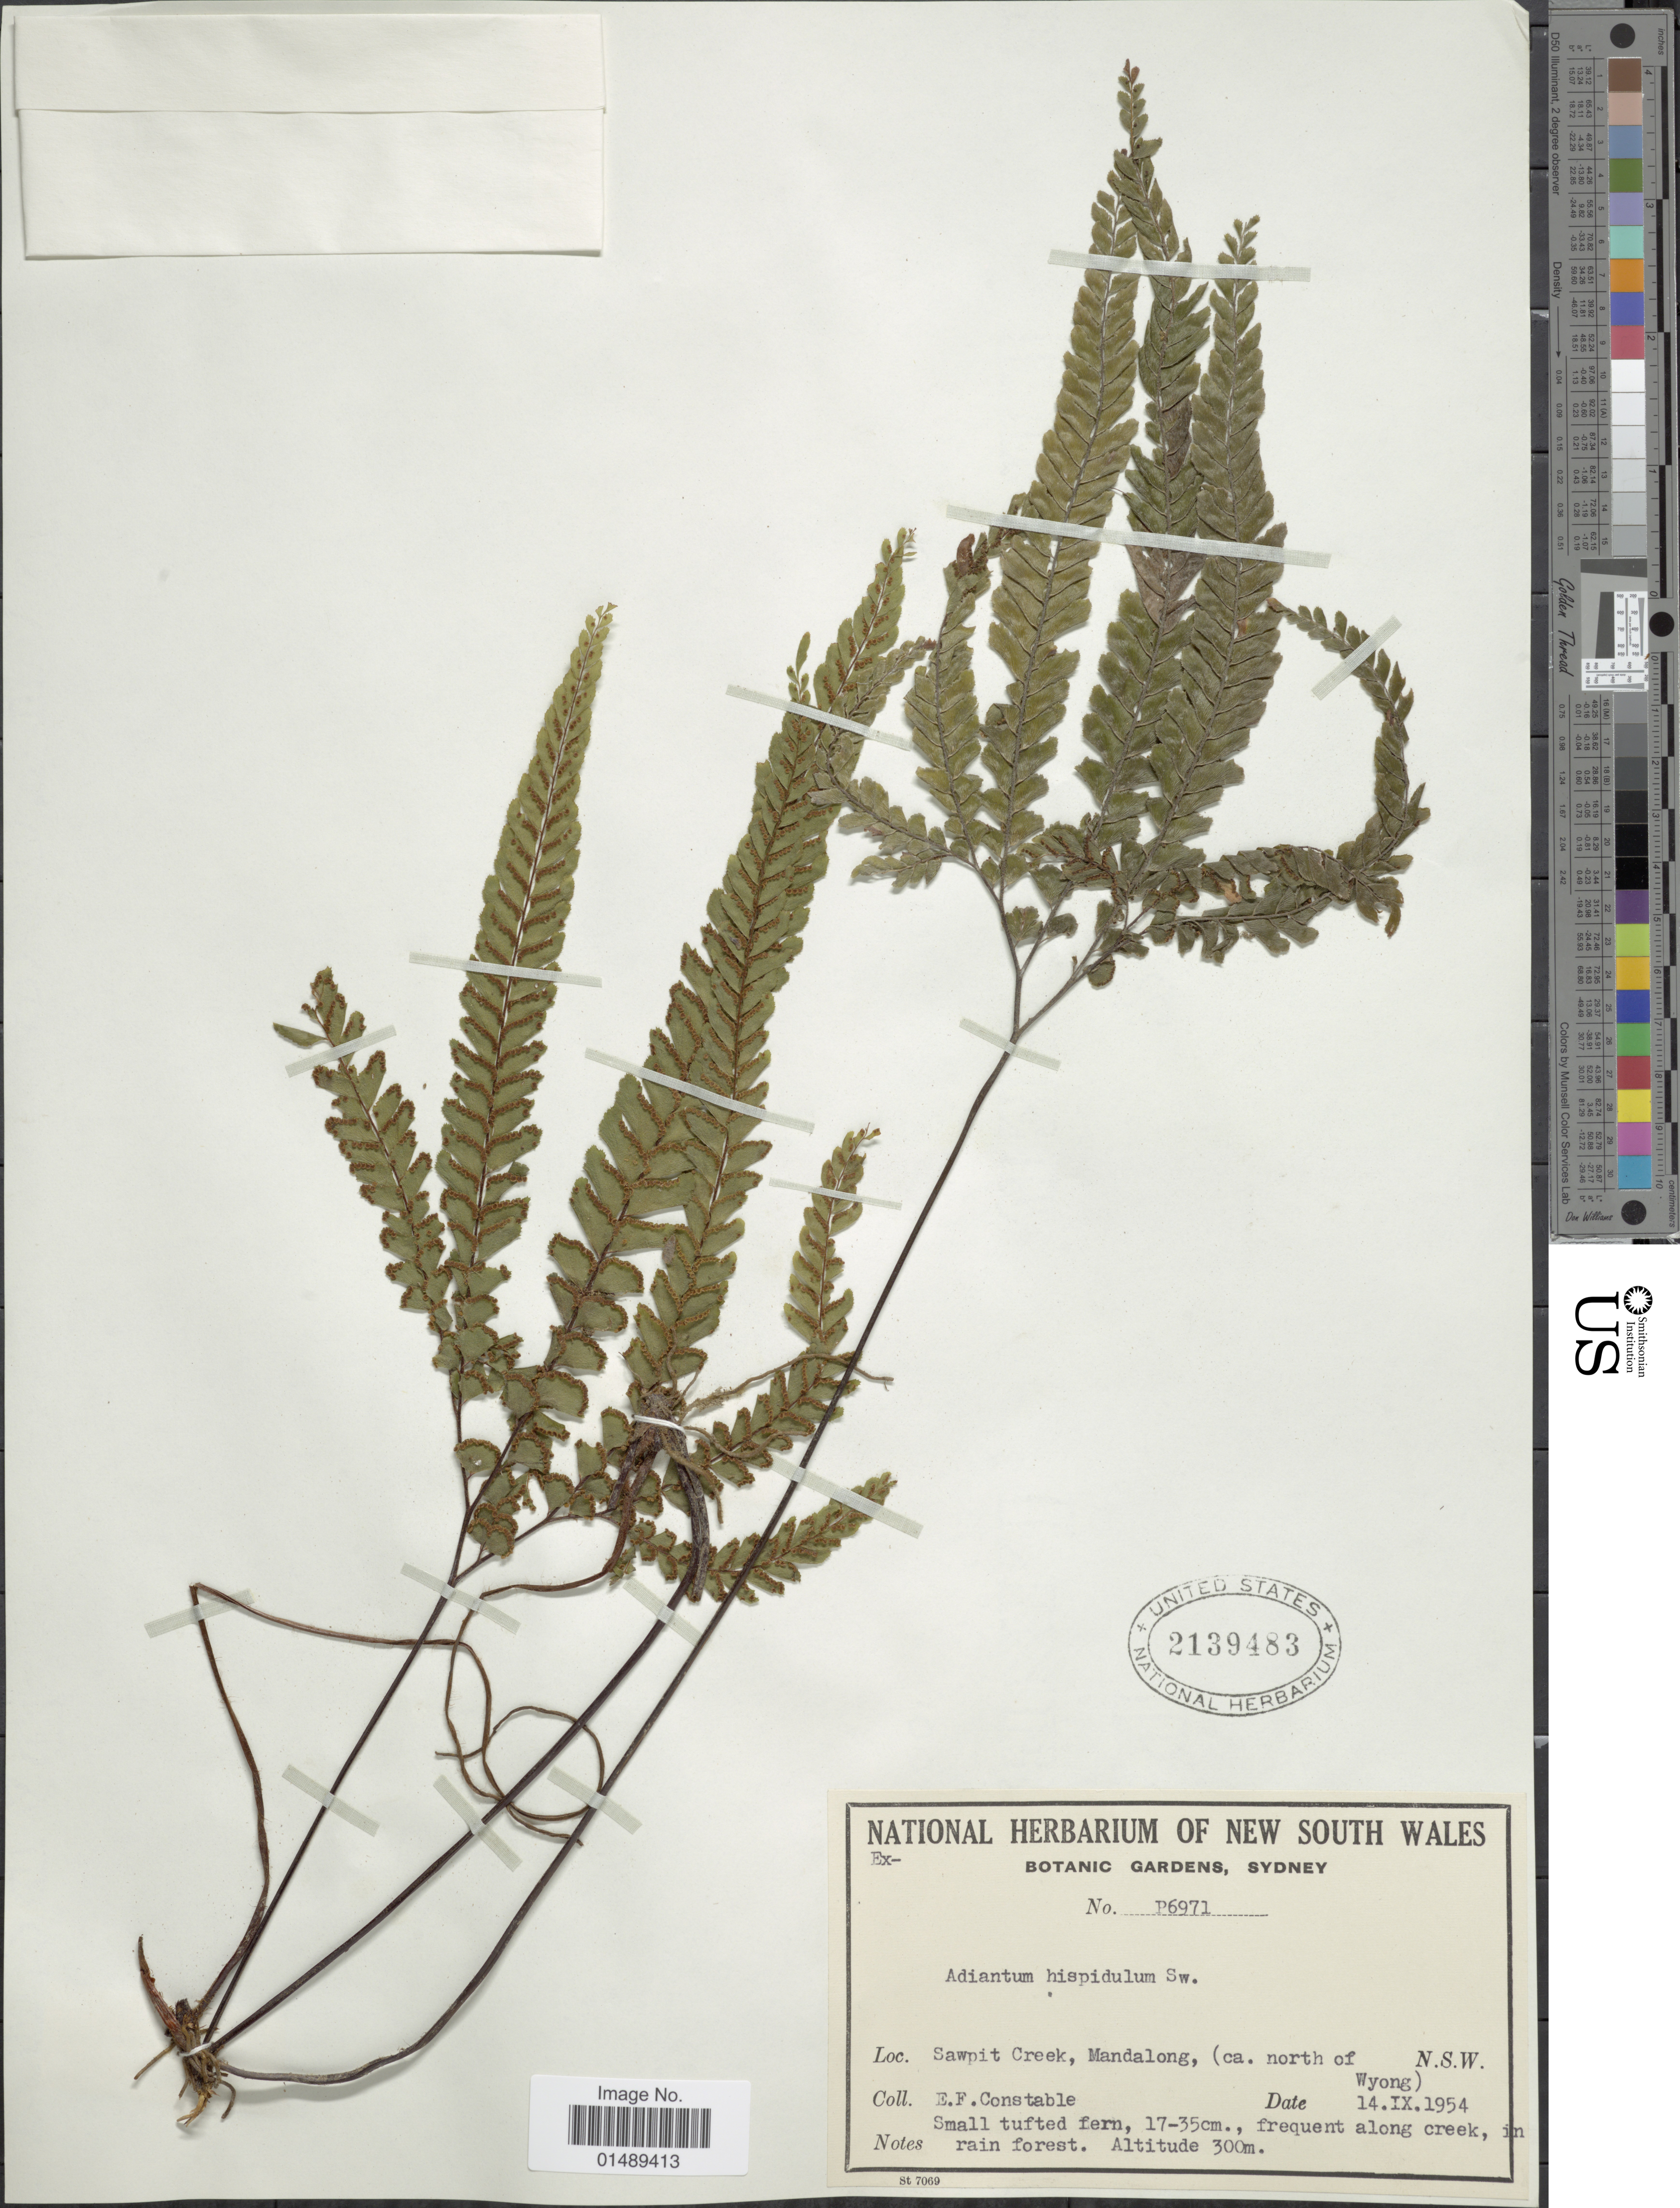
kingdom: Plantae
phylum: Tracheophyta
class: Polypodiopsida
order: Polypodiales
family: Pteridaceae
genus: Adiantum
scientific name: Adiantum hispidulum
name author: Sw.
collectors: E. F. Constable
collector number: P6971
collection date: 1954-09-14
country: Australia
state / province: New South Wales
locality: Sawpit Creek, Mandalong, (ca. north of Wyong)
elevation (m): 300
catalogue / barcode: US 2139483